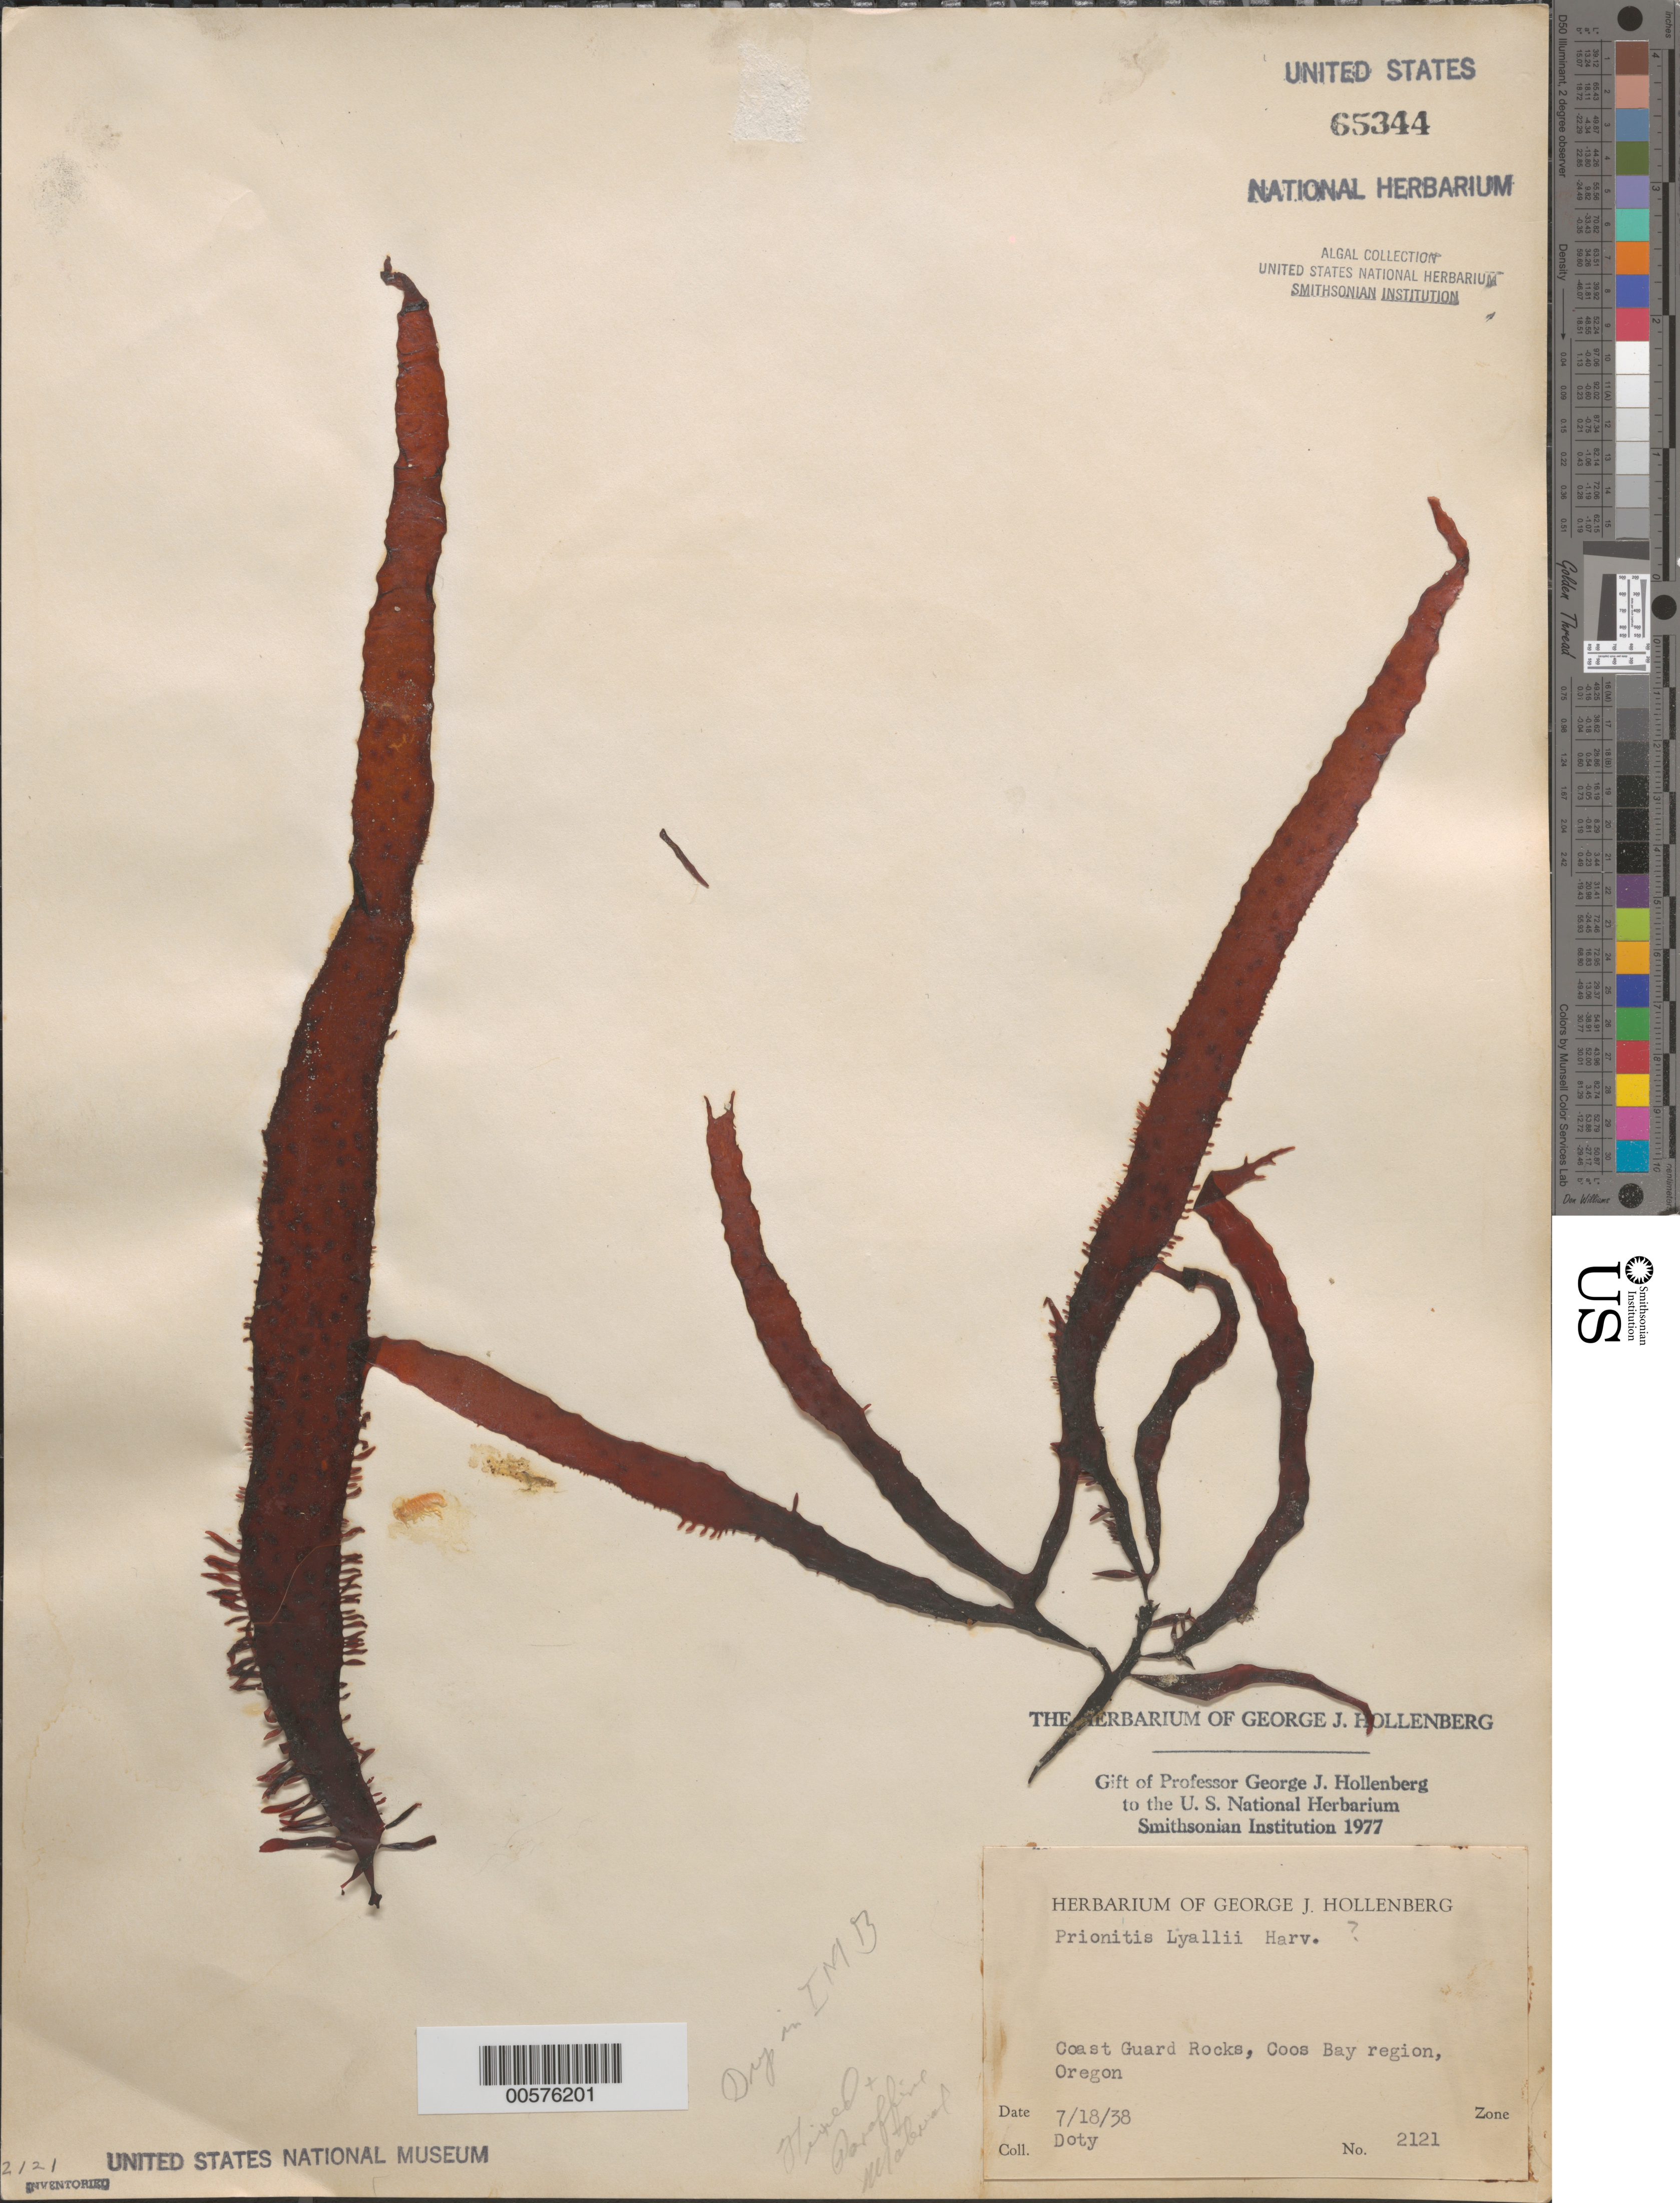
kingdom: Plantae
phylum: Rhodophyta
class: Florideophyceae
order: Cryptonemiales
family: Cryptonemiaceae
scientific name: Prionitis sternbergii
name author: (C. Agardh) J. Agardh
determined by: Algae name updating Project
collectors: M. S. Doty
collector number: MSD 2121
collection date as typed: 18 Jul 1938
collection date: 1938-07-18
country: United States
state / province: Oregon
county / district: Coos County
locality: Coast Guard rocks, Coos Bay region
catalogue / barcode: US 65344